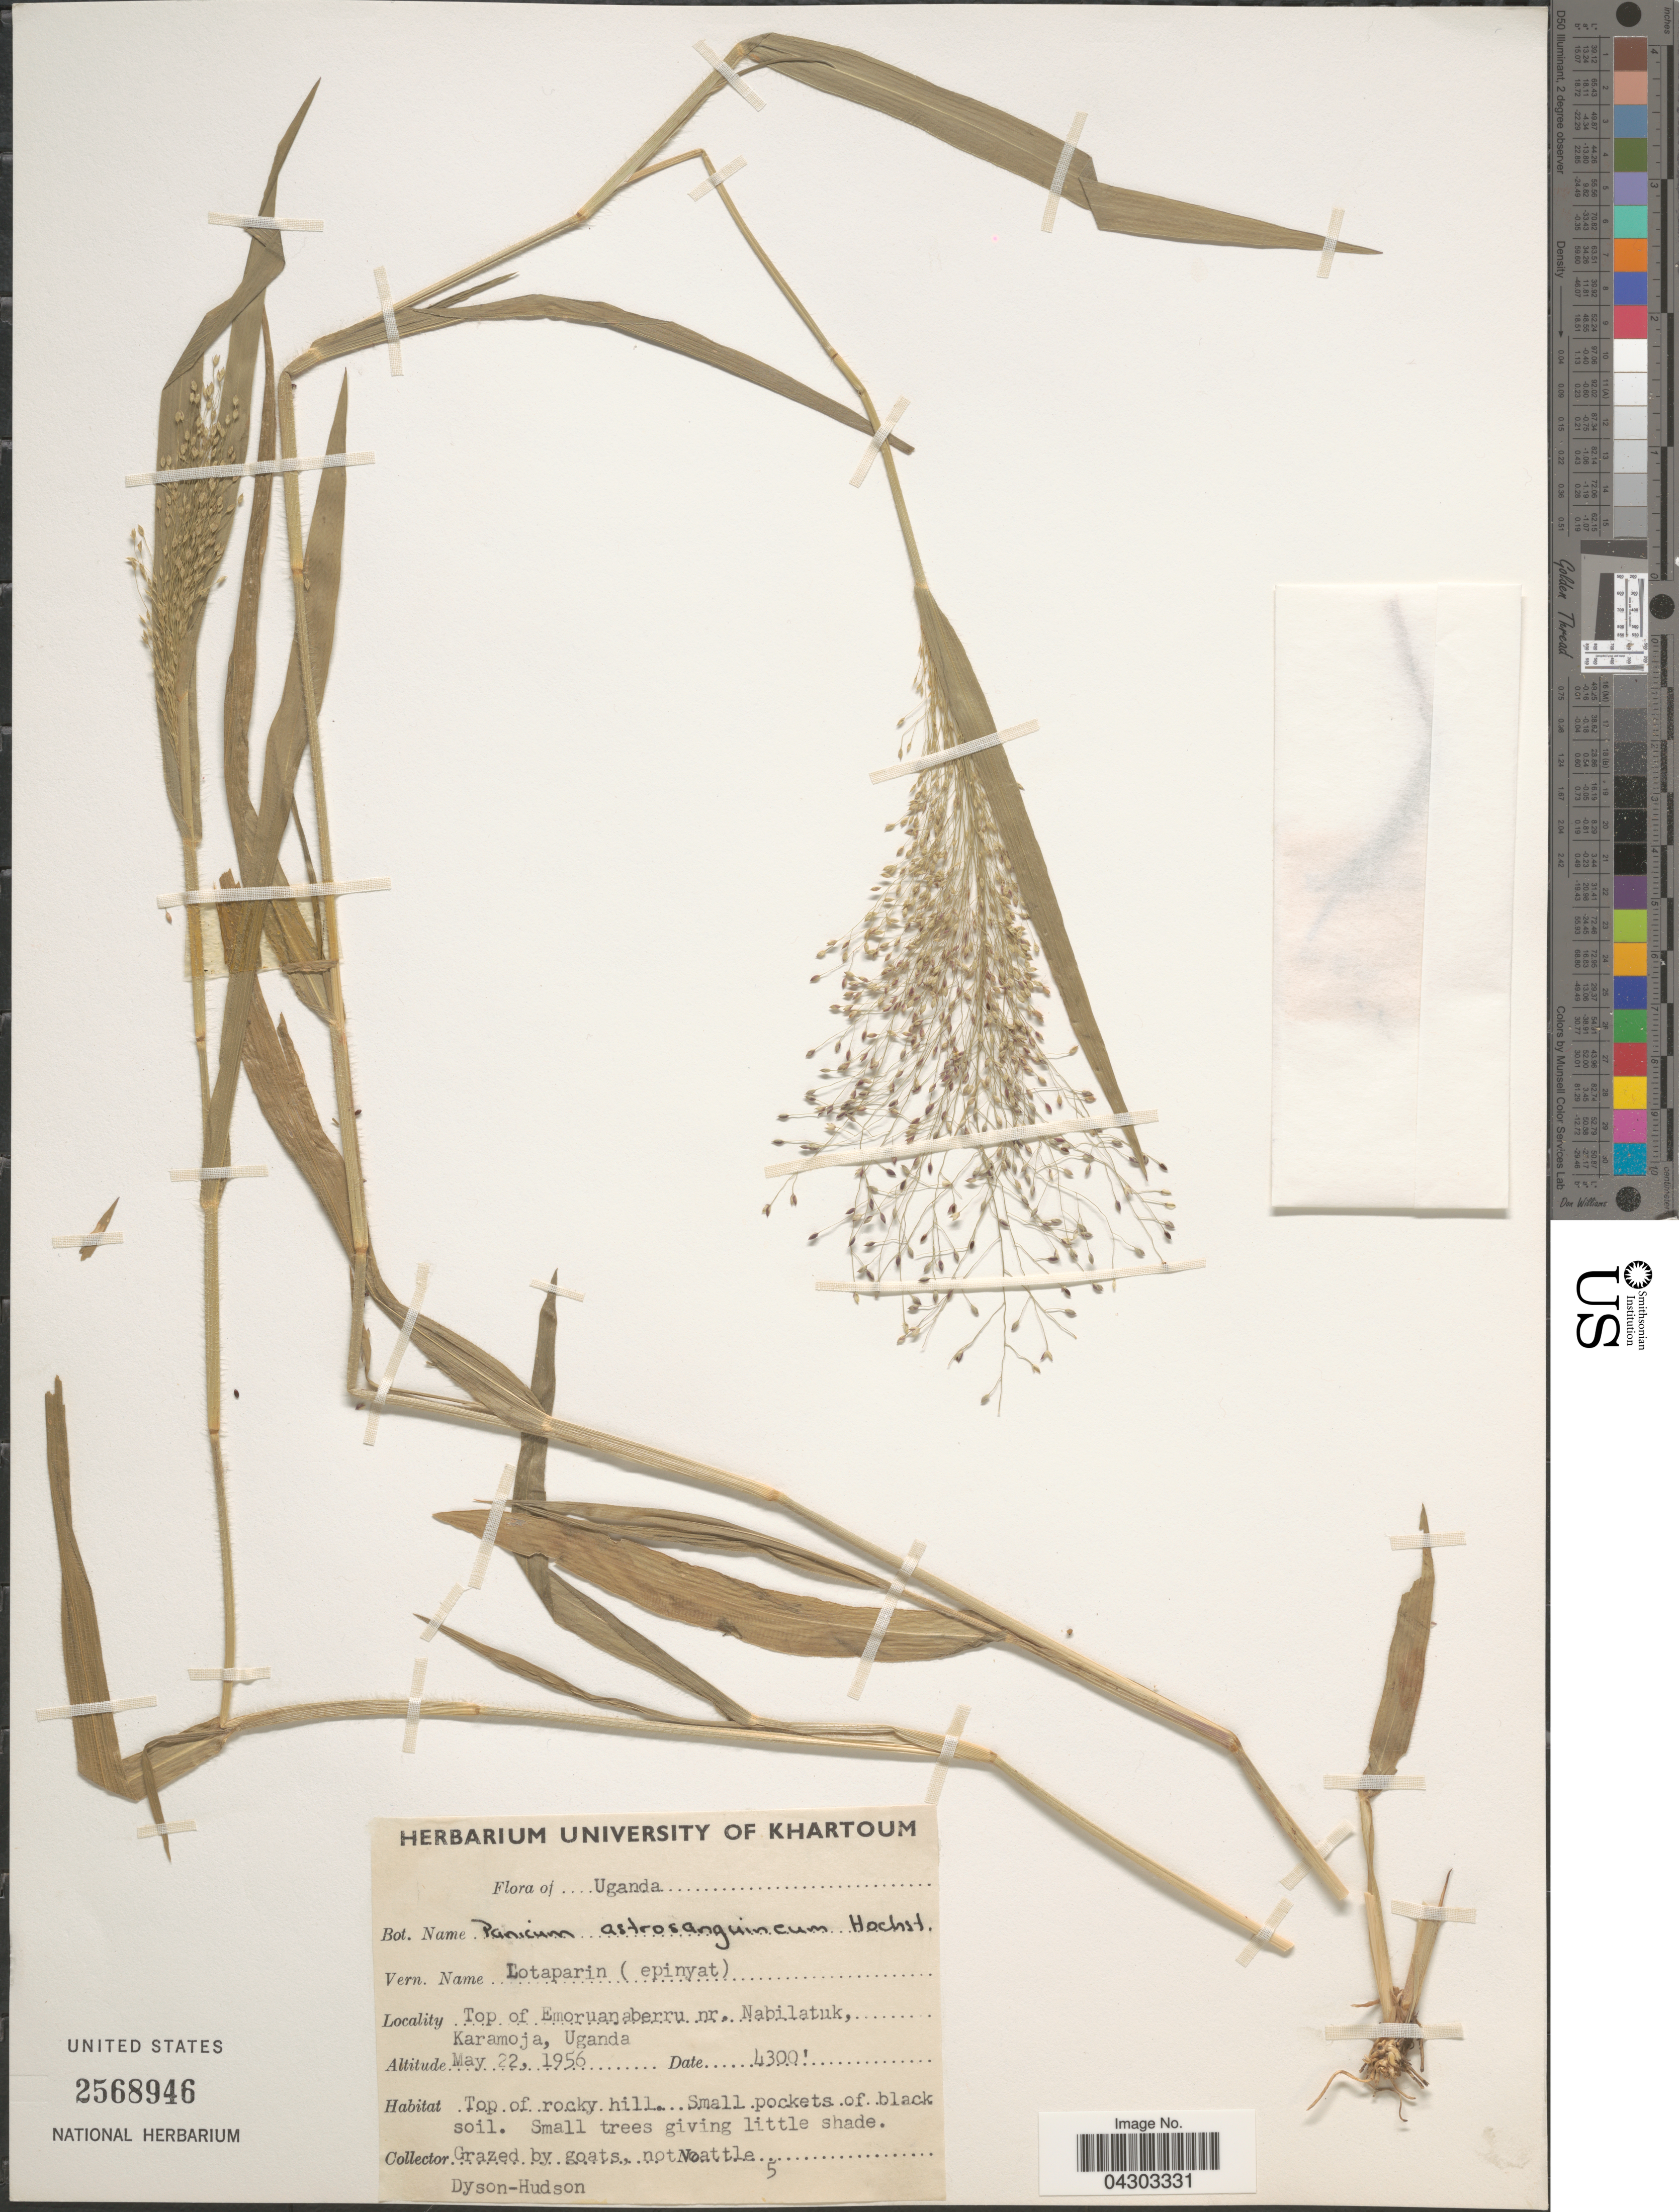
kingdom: Plantae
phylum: Tracheophyta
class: Liliopsida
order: Poales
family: Poaceae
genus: Panicum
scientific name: Panicum austroasiaticum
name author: Ohwi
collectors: Dyson-Hudson, --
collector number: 5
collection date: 1956-05-22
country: Uganda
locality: Top of Emoruanaberru nr. Nabilatuk, Karamoja.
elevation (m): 1311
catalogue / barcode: US 2568946